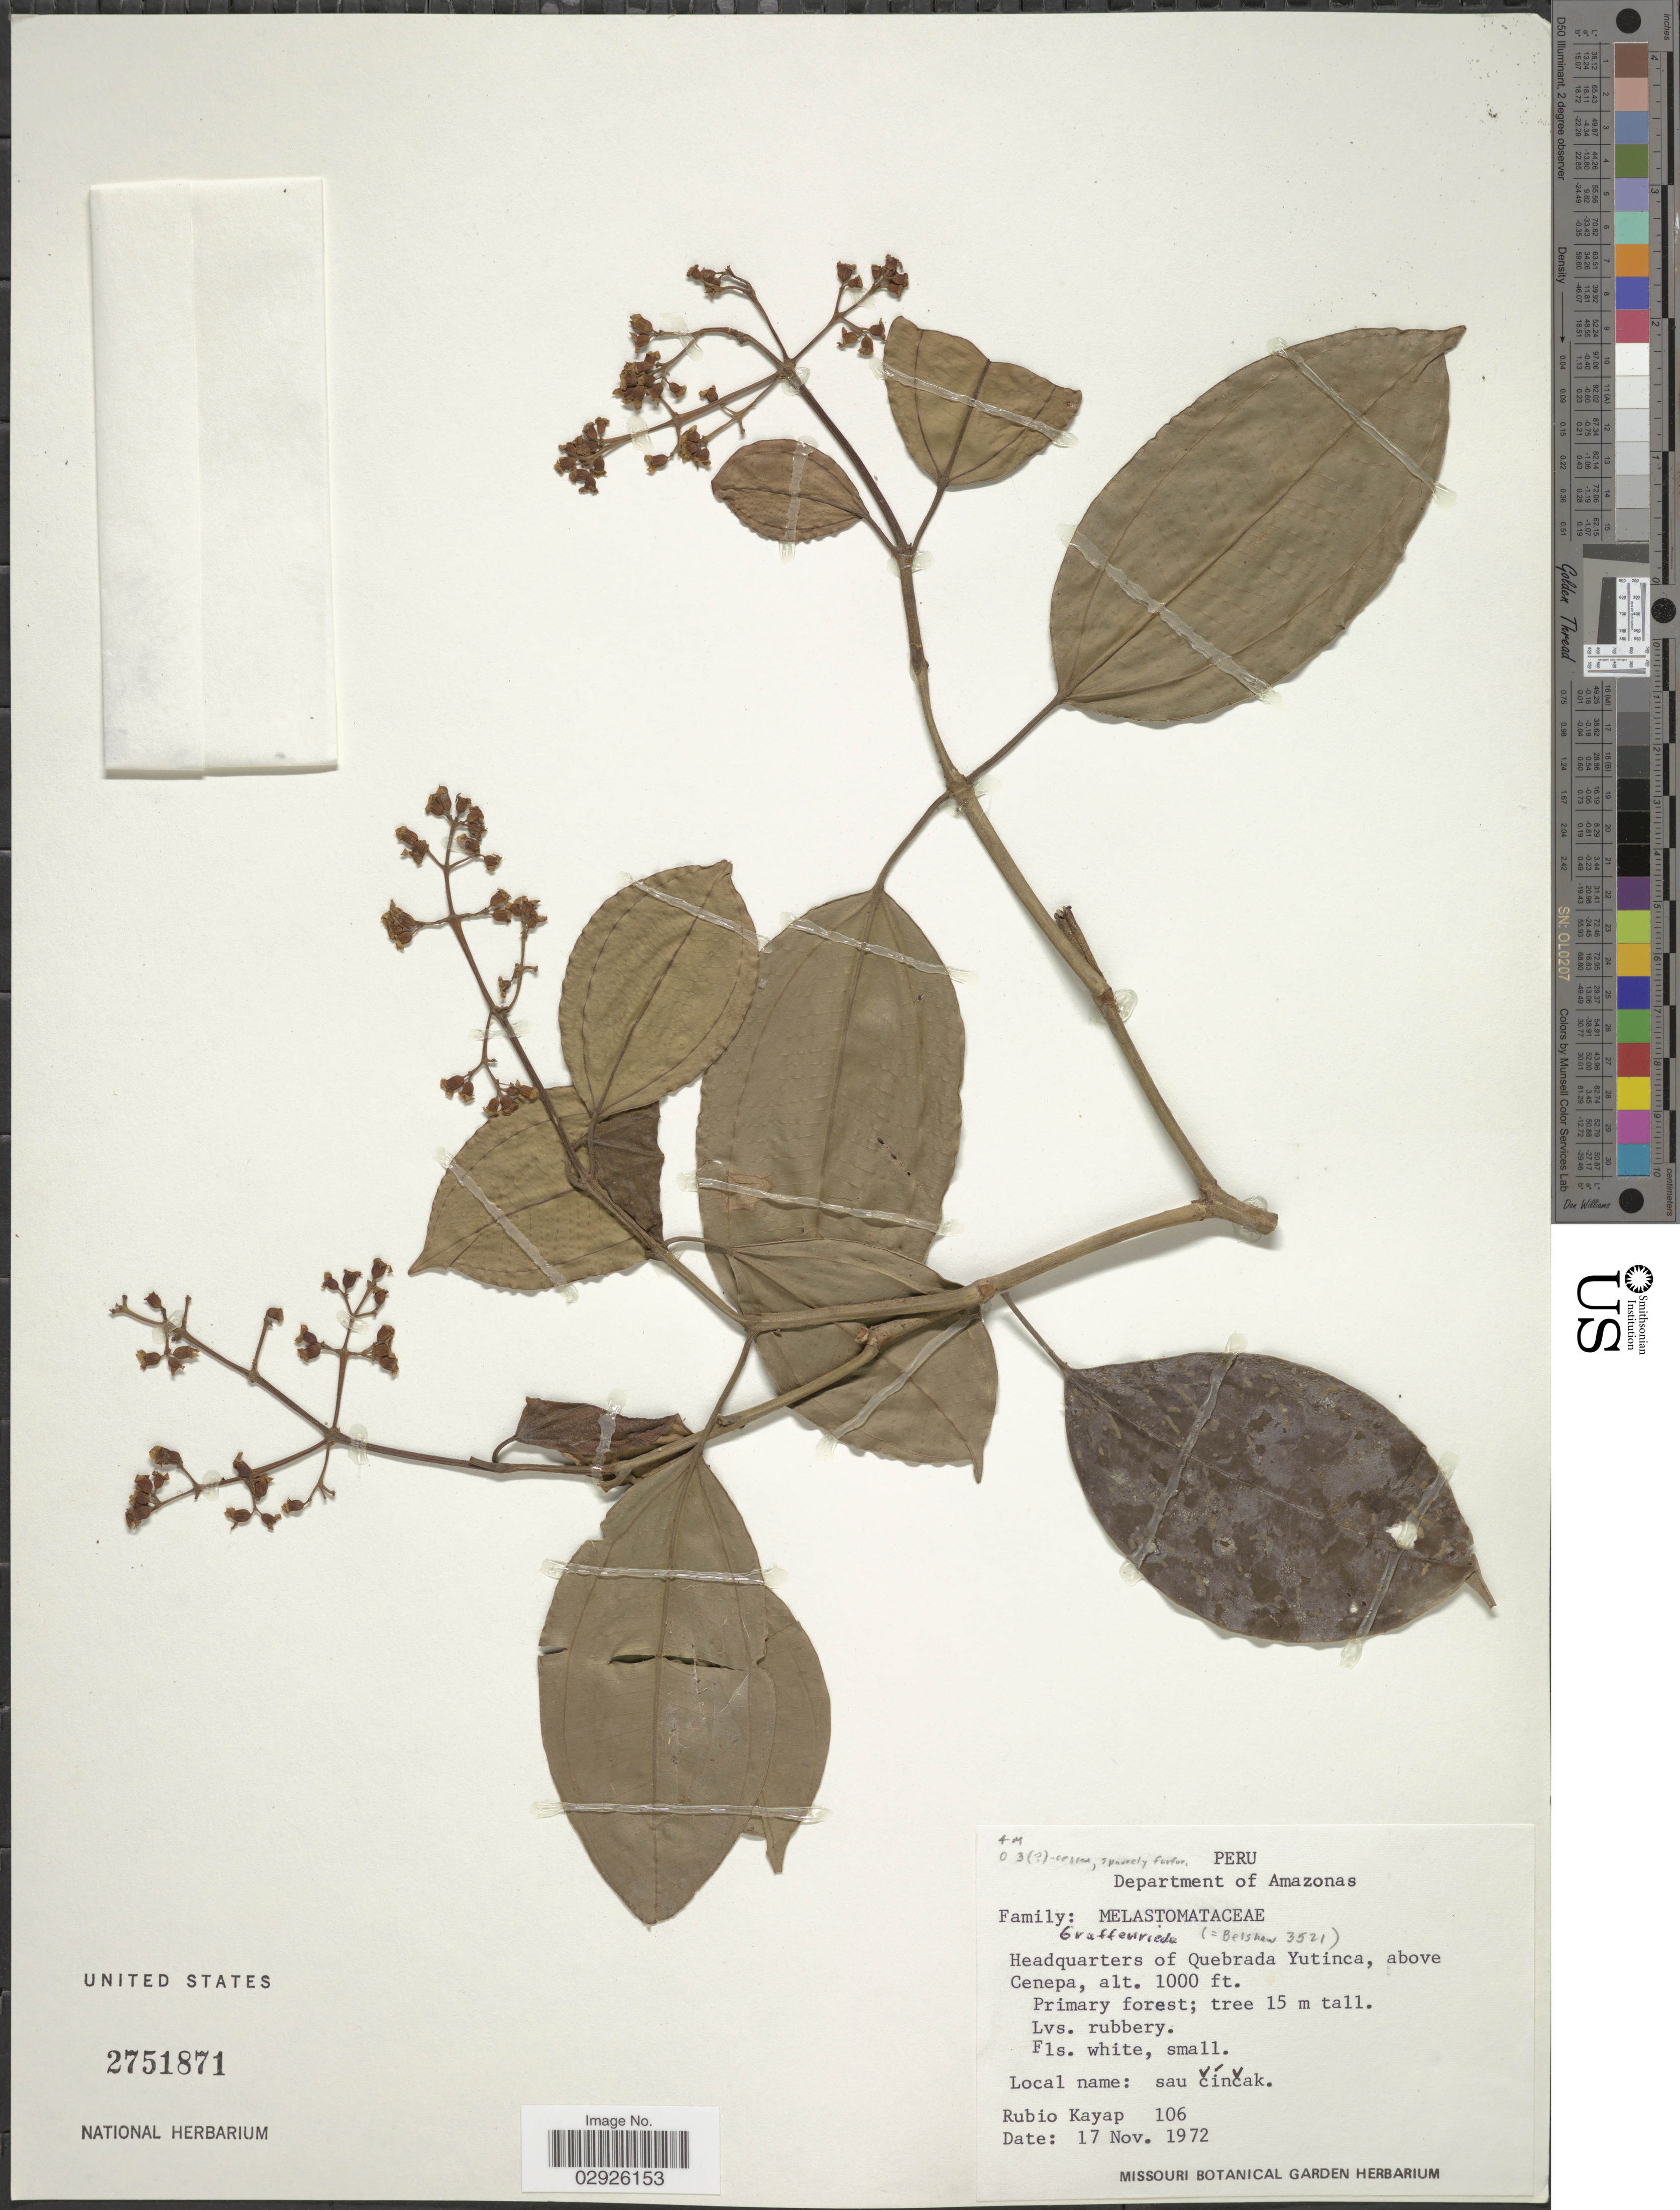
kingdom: Plantae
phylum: Tracheophyta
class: Magnoliopsida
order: Myrtales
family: Melastomataceae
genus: Graffenrieda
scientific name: Graffenrieda goldenbergii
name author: L.F. Lima et al.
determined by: Murillo, J. S.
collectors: R. Kayap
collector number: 106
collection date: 1972-11-17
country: Peru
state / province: Amazonas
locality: Department of Amazonas. Headquarters of Quebrada Yutinca, above Cenepa.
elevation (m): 305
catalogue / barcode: US 2751871